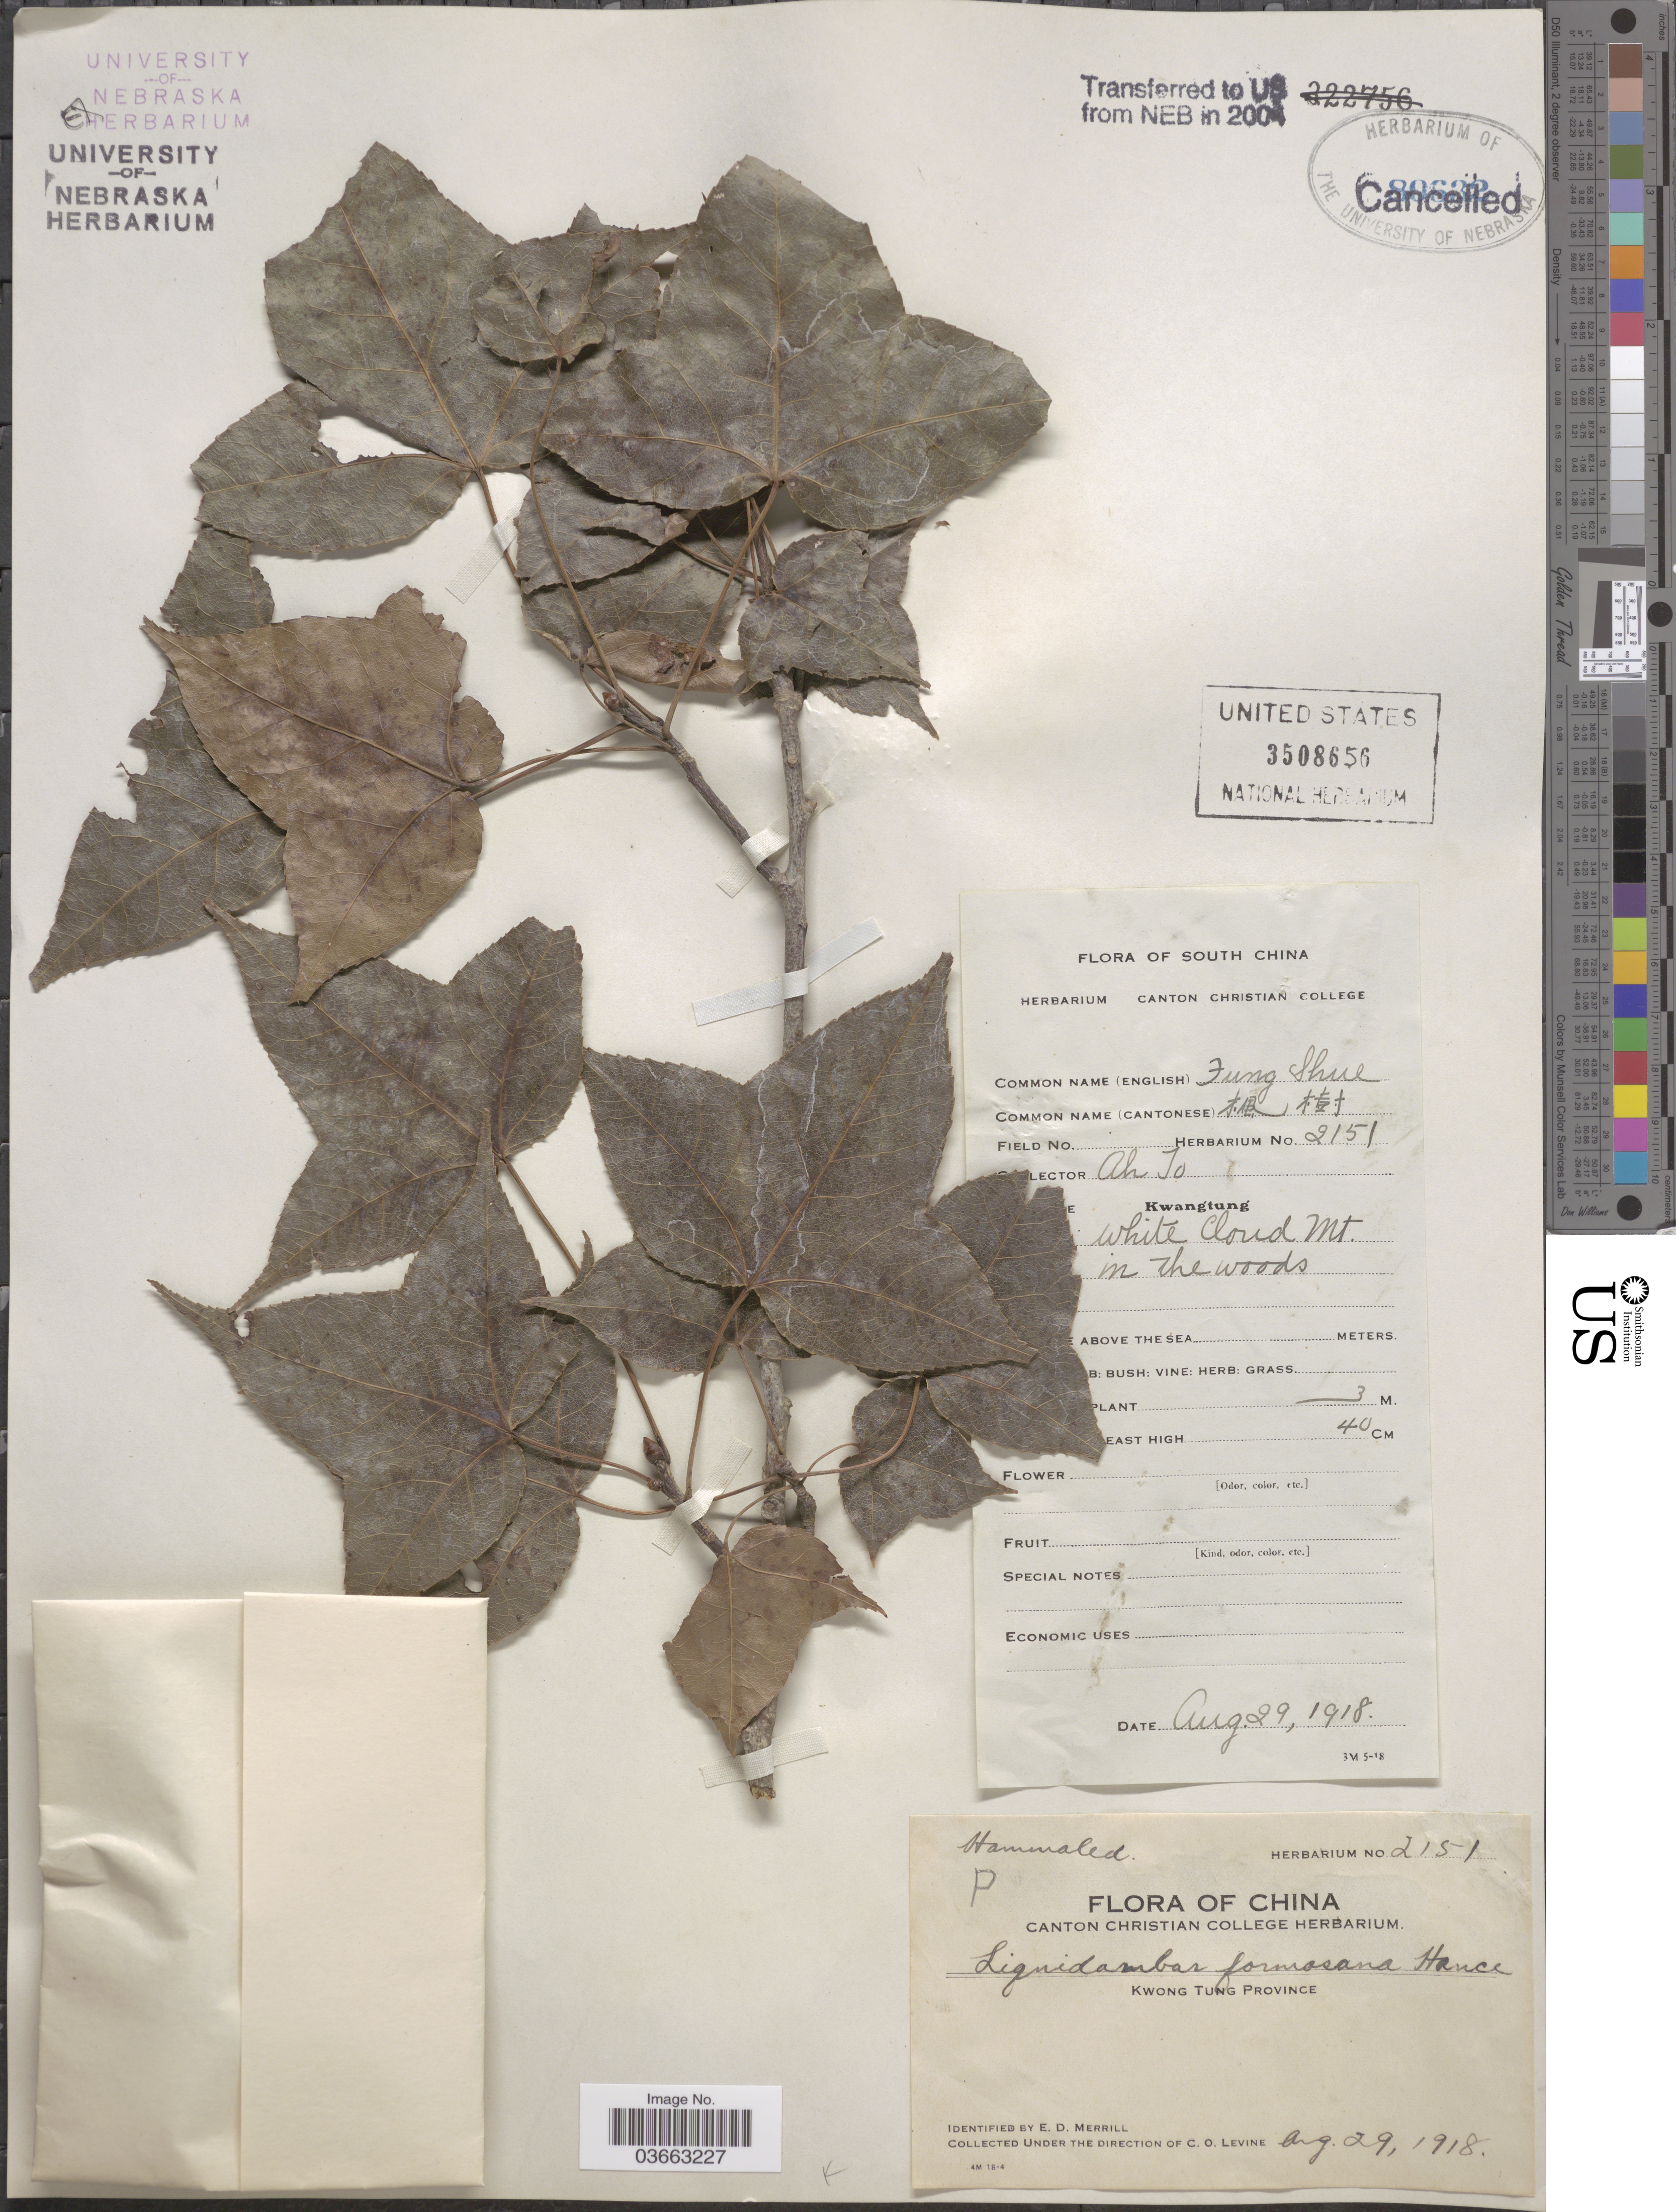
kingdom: Plantae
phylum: Tracheophyta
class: Magnoliopsida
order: Saxifragales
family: Altingiaceae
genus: Liquidambar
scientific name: Liquidambar formosana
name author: Hance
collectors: Ah To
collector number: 2151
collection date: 1918-08-29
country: China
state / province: Guangdong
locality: South China. Kwong Tung Province. White Cloud Mt.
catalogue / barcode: US 3508656